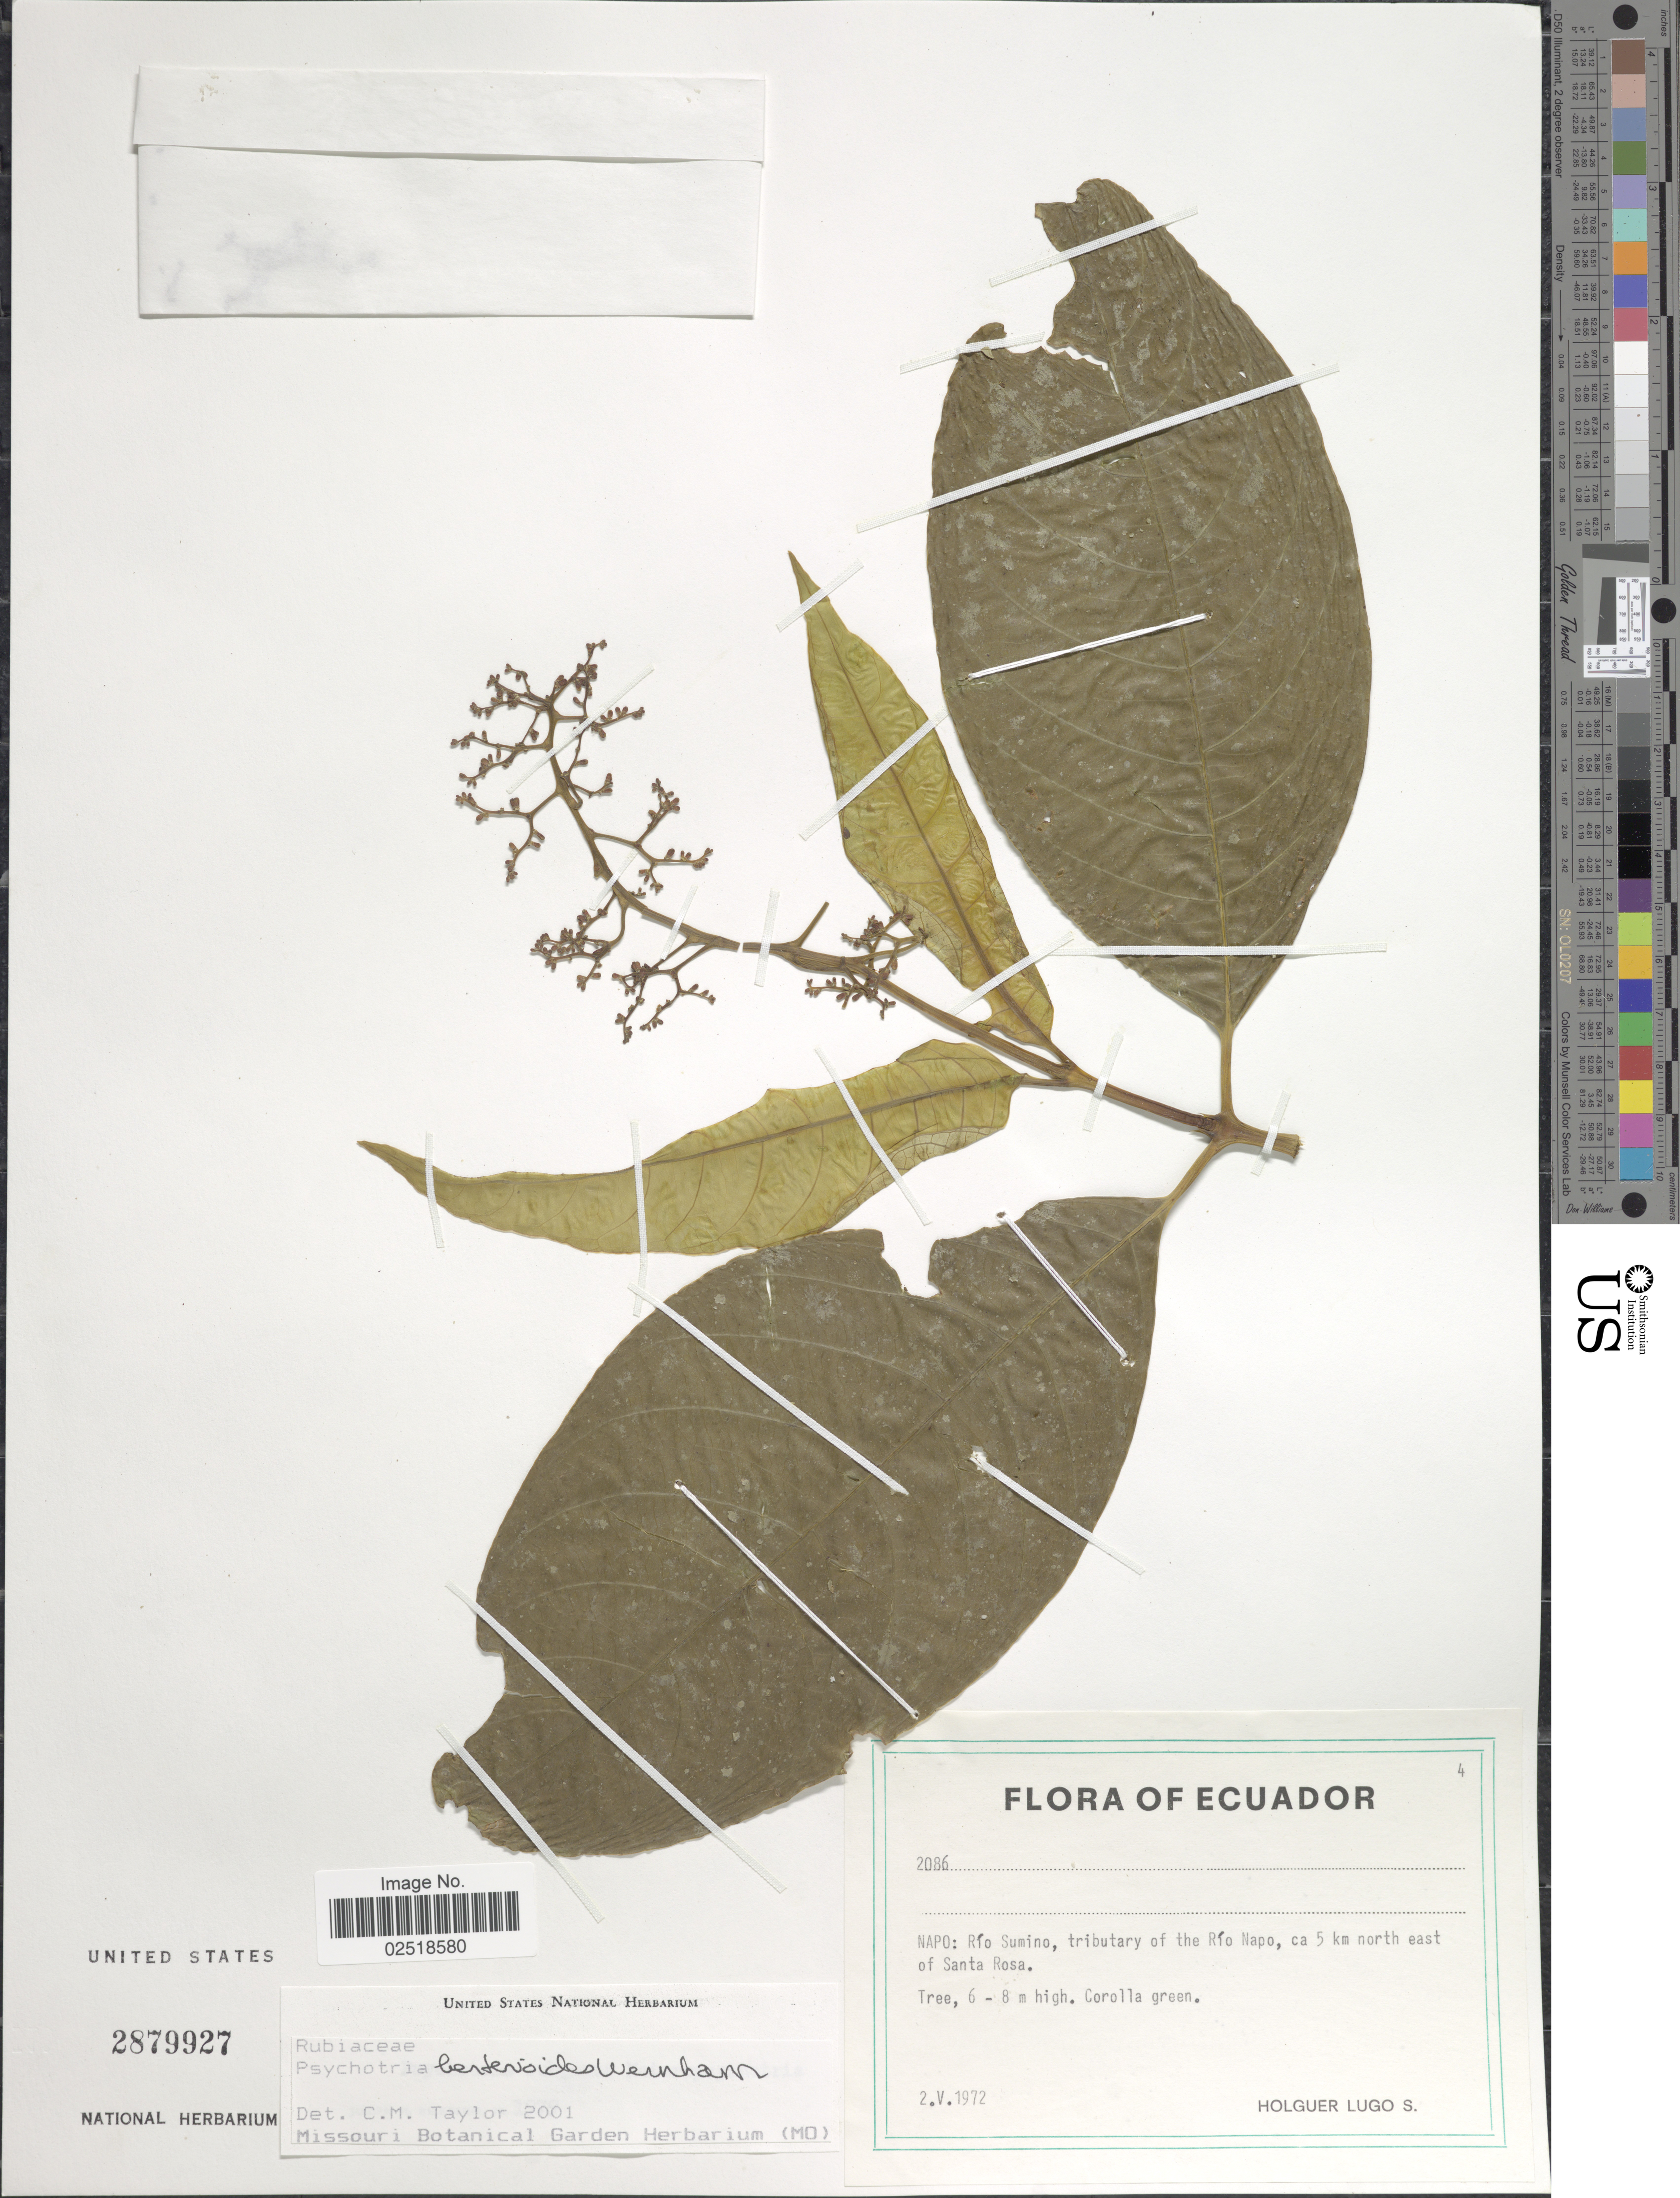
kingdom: Plantae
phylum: Tracheophyta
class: Magnoliopsida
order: Gentianales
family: Rubiaceae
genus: Psychotria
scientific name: Psychotria bertieroides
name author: Wernham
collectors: H. Lugo S.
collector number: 2086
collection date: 1972-05-02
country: Ecuador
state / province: Napo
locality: Río Sumino, tributary of the Río Napo, ca. 5 km east of Santa Rosa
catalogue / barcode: US 2879927